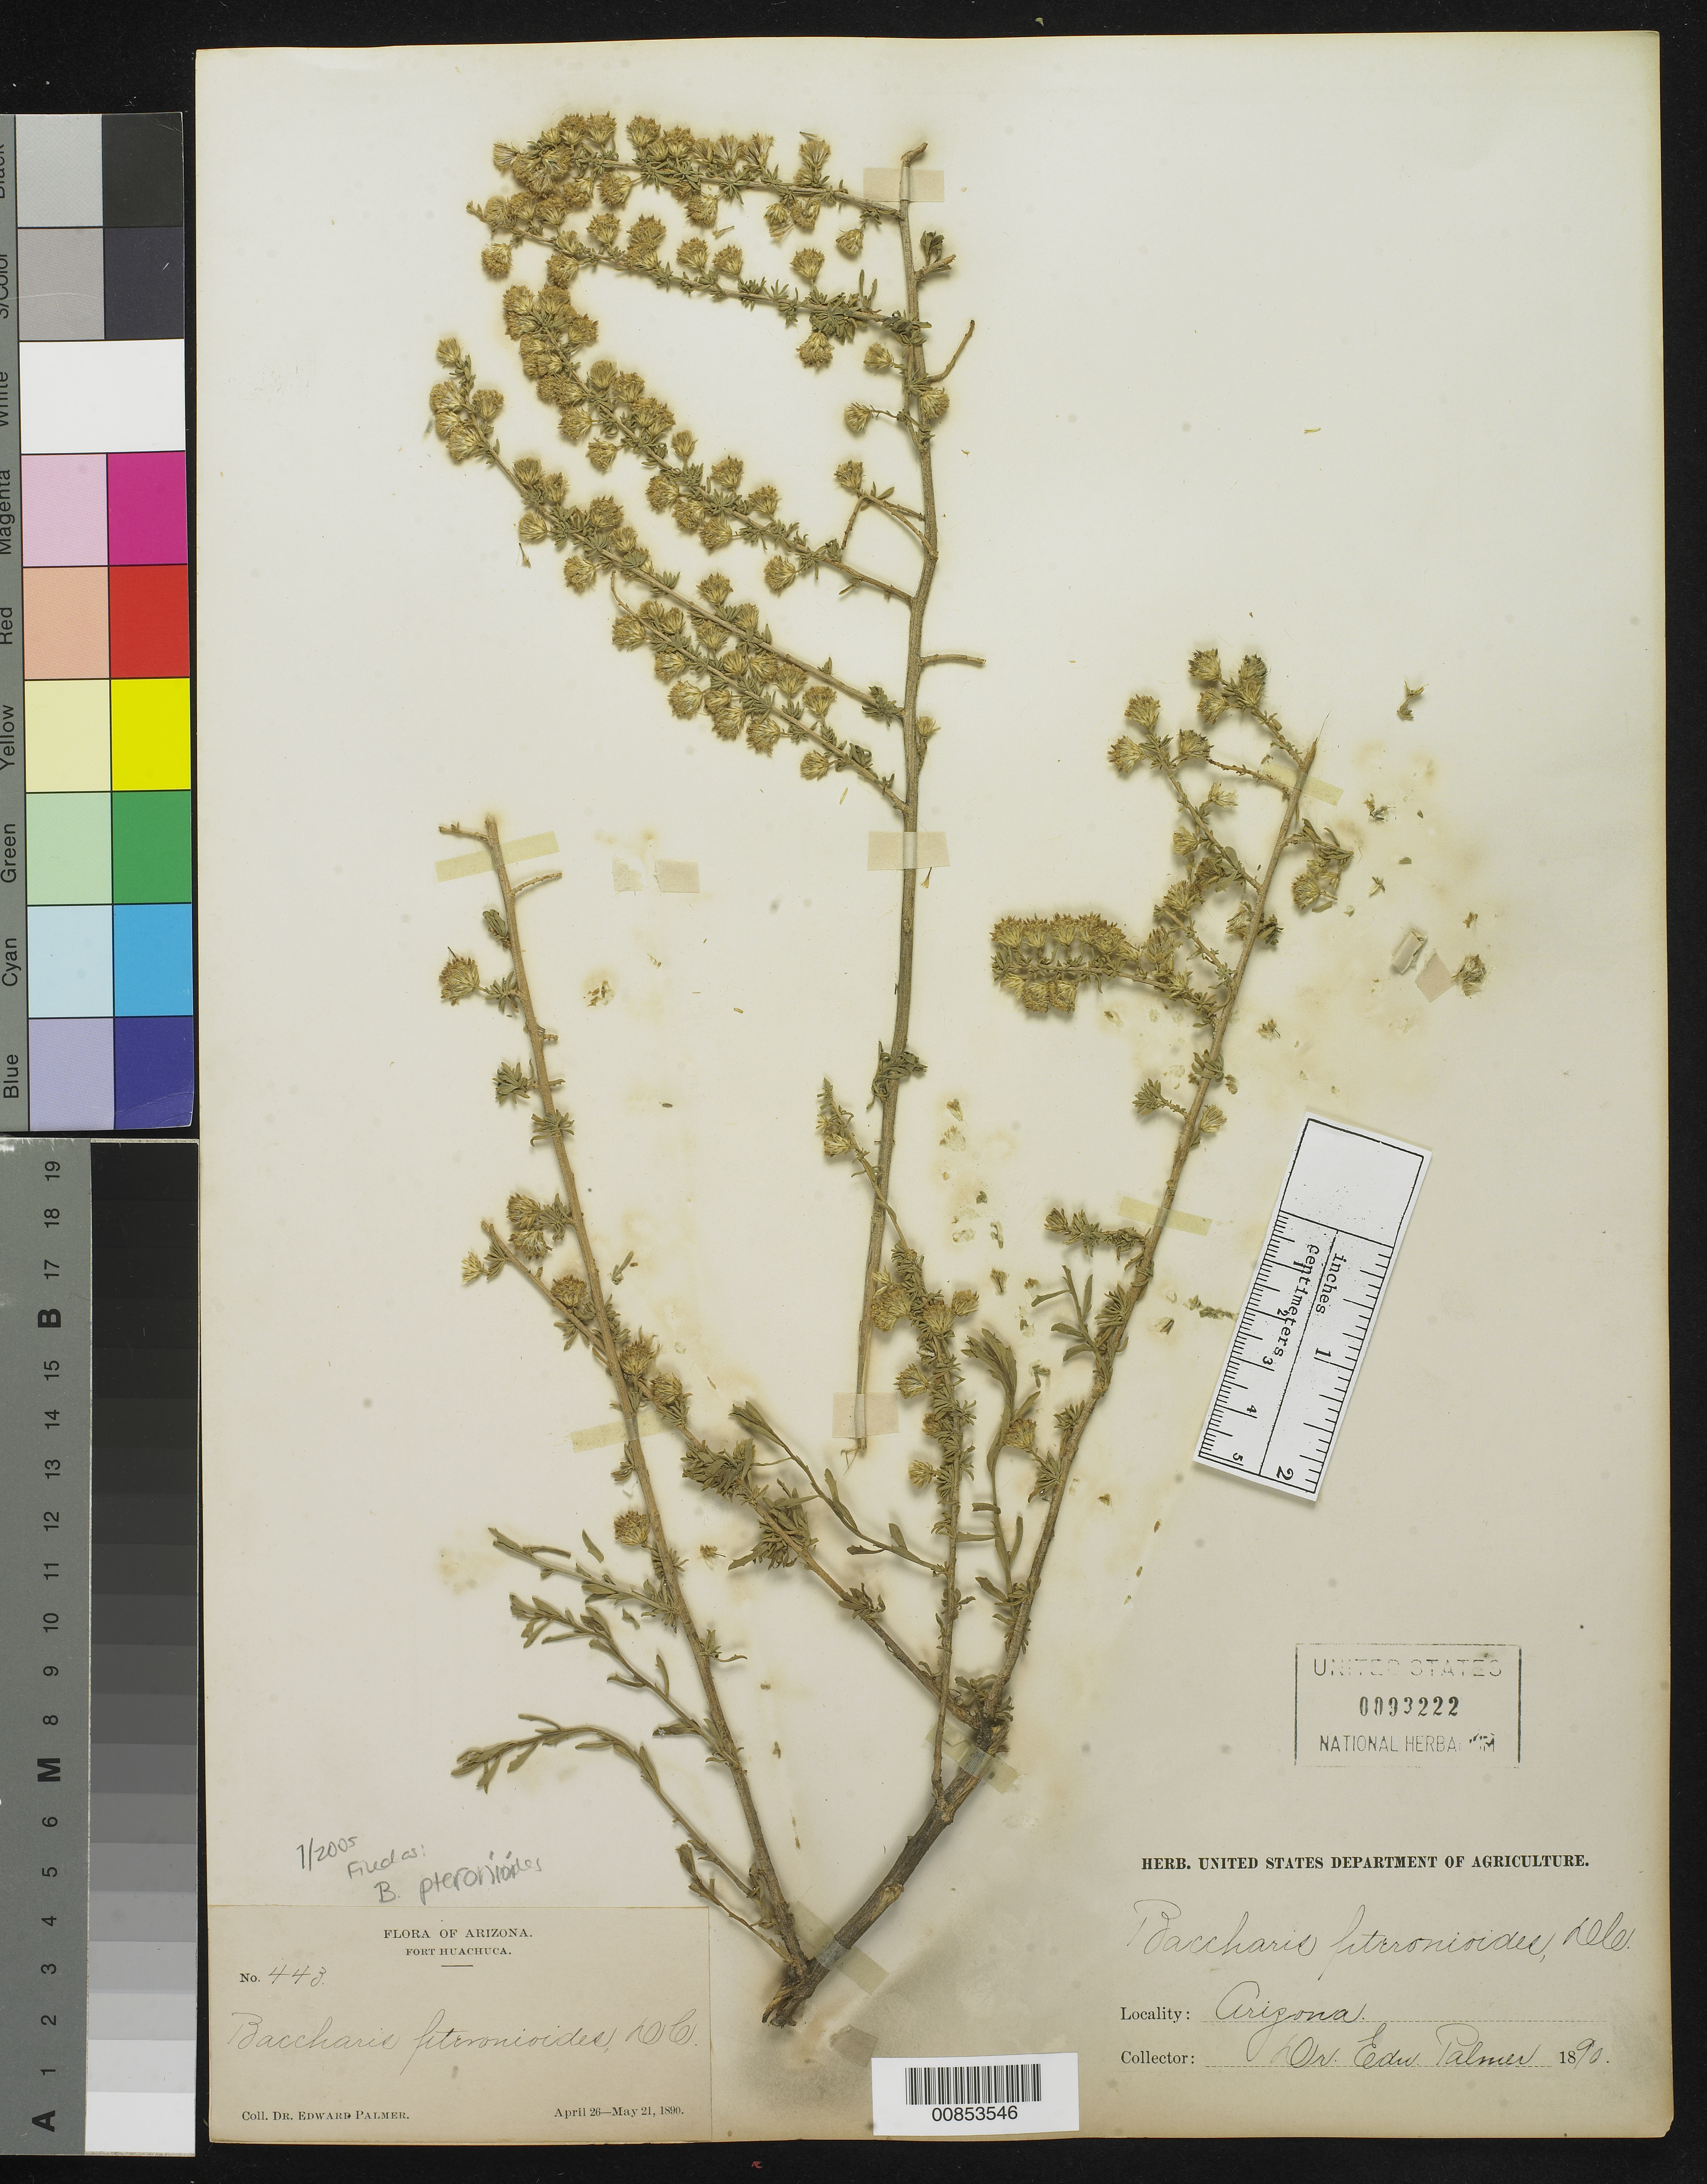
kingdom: Plantae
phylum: Tracheophyta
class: Magnoliopsida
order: Asterales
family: Asteraceae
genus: Baccharis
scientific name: Baccharis pteronioides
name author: DC.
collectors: E. Palmer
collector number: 443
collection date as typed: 26 Apr 1890 to 21 May 1890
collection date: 1890-04-26/1890-05-21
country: United States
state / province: Arizona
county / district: Cochise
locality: Fort Huachuca.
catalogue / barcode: US 93222